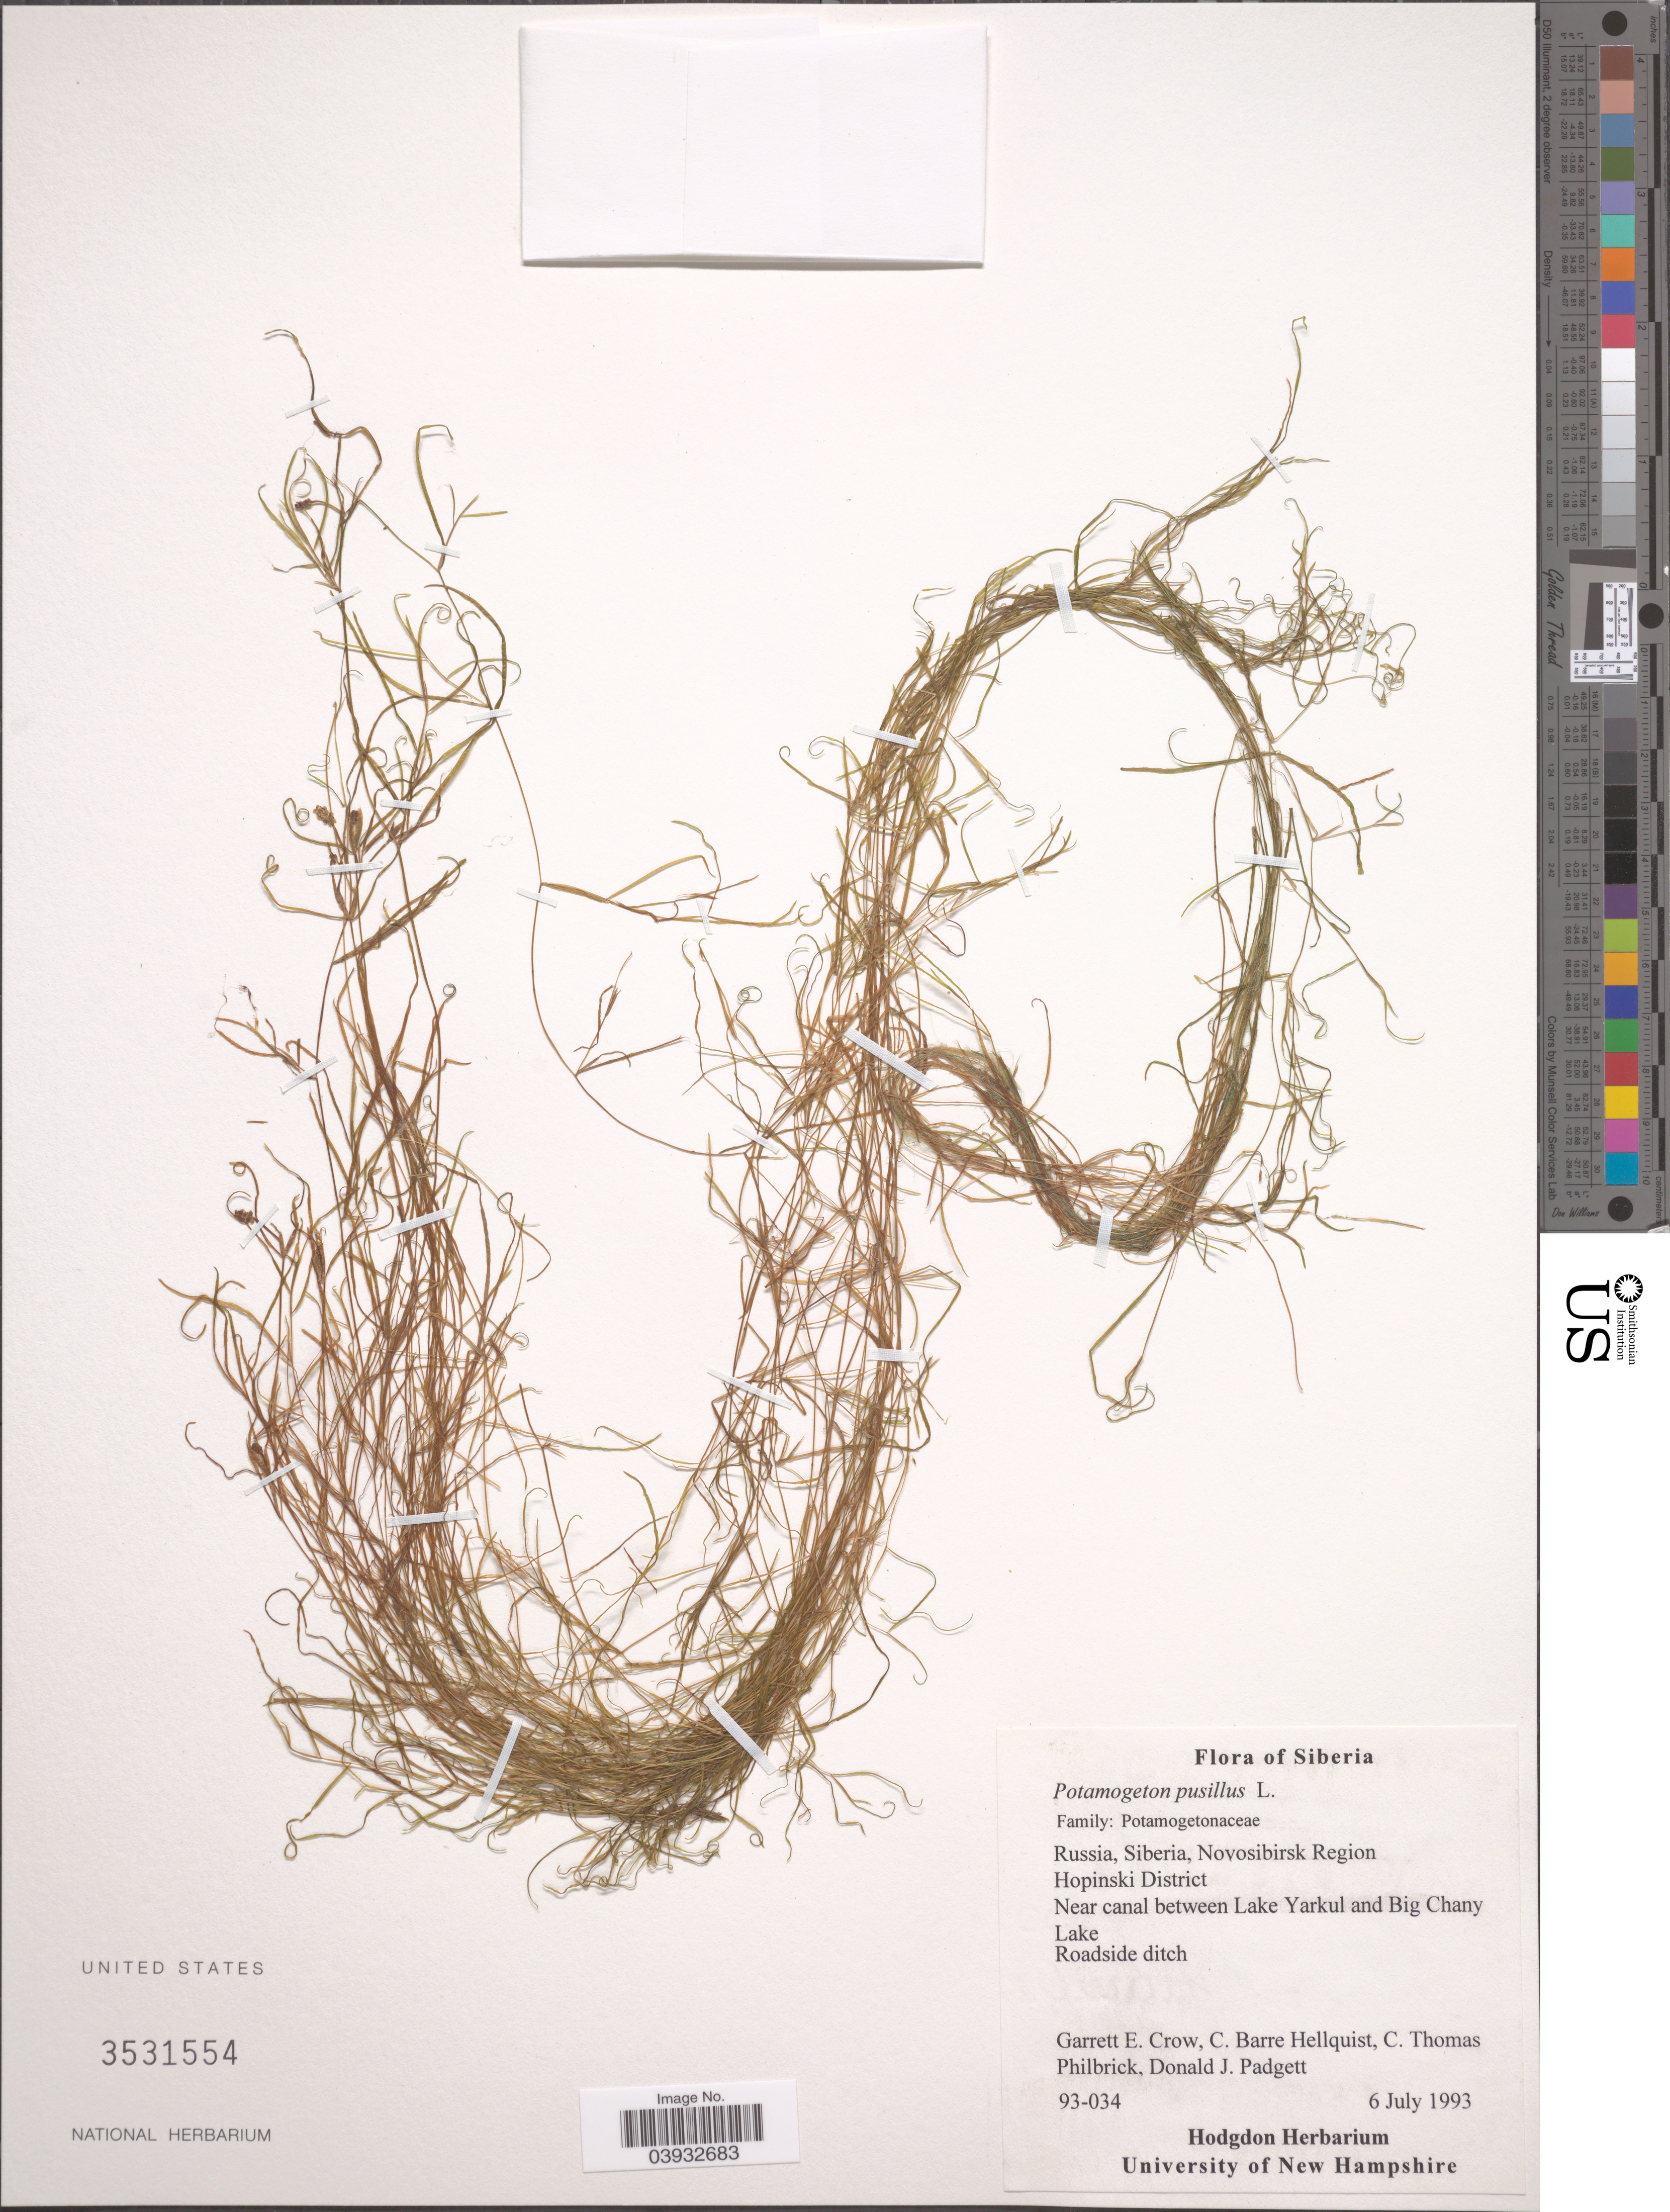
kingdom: Plantae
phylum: Tracheophyta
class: Liliopsida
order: Alismatales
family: Potamogetonaceae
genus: Potamogeton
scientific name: Potamogeton pusillus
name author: L.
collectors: G. E. Crow, C. Hellquist, C. Philbrick & D. Padgett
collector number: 93-034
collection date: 1993-07-06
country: Russian Federation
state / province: Novosibirsk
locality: Russia, Siberia, Novosibirsk Region. Hopinski District. Near canal between Lake Yarkul and Big Chany Lake. Roadside ditch.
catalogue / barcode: US 3531554